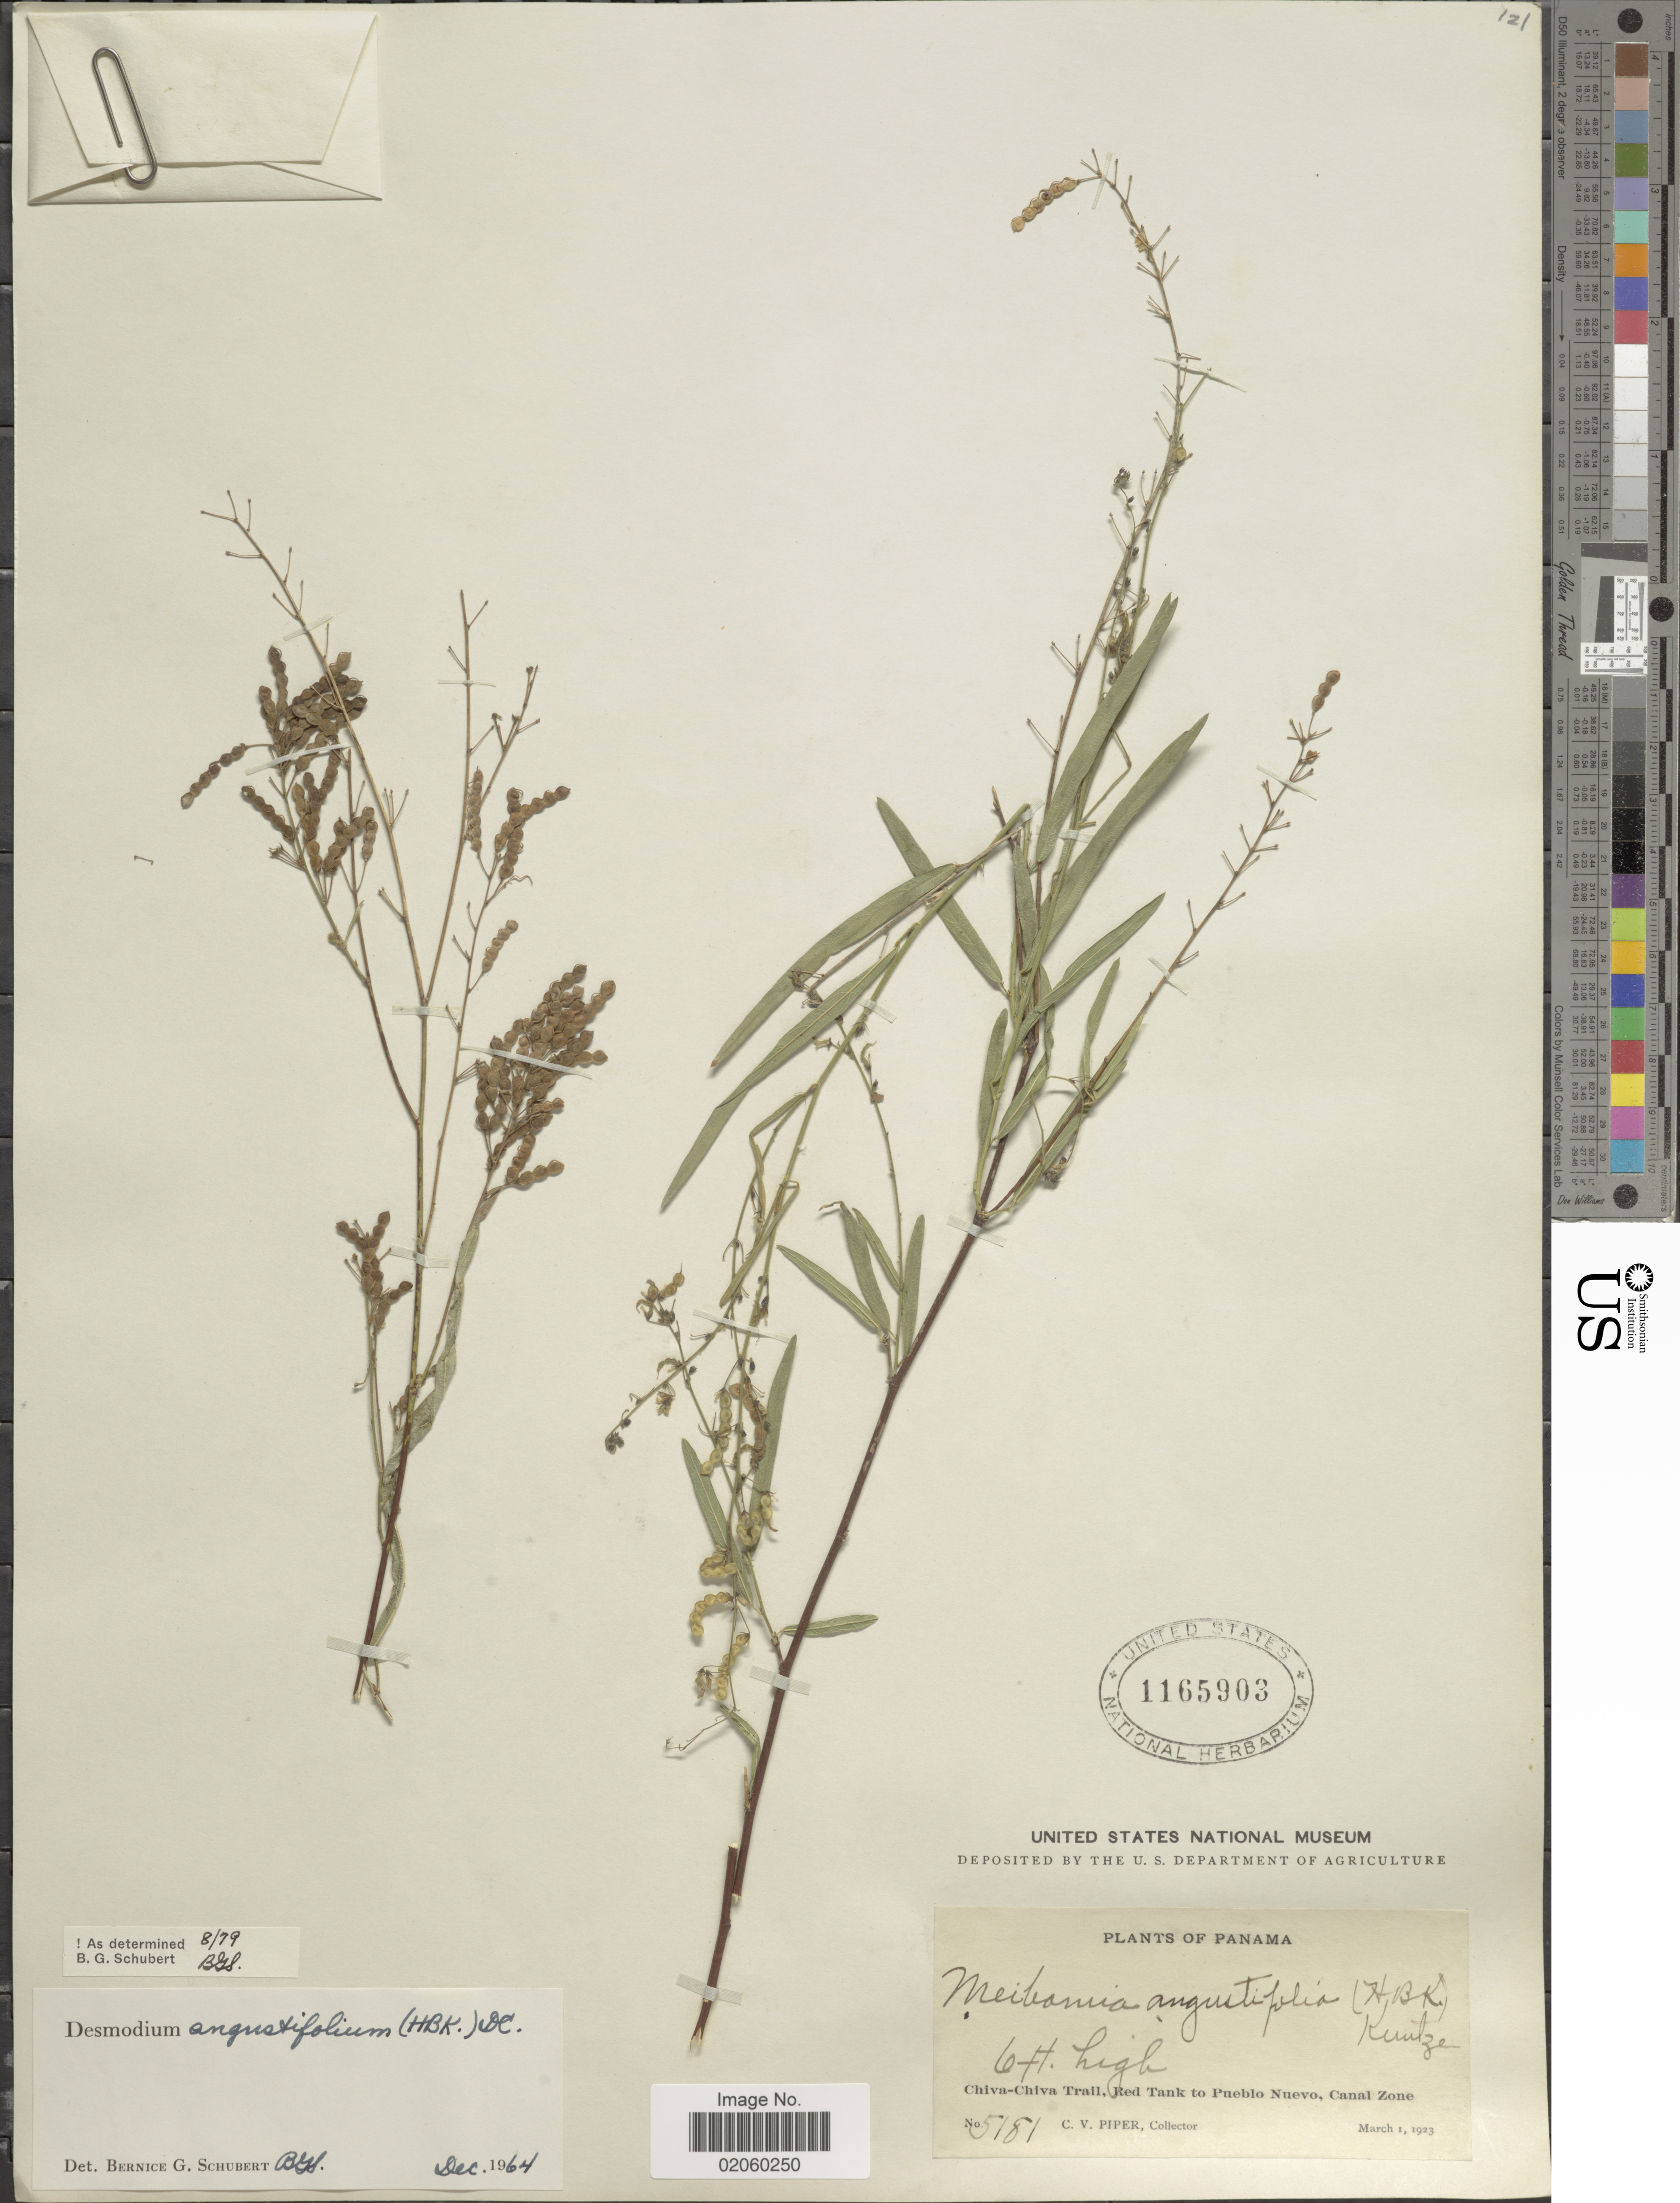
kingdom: Plantae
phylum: Tracheophyta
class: Magnoliopsida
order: Fabales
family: Fabaceae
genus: Desmodium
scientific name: Desmodium angustifolium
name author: (Kunth) DC.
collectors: C. V. Piper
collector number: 5181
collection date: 1923-03-01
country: Panama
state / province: Panamá / Panamá Oeste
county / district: Canal Zone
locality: Chiva-Chiva Trail, Red Tank to Pueblo Nuevo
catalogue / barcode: US 1165903